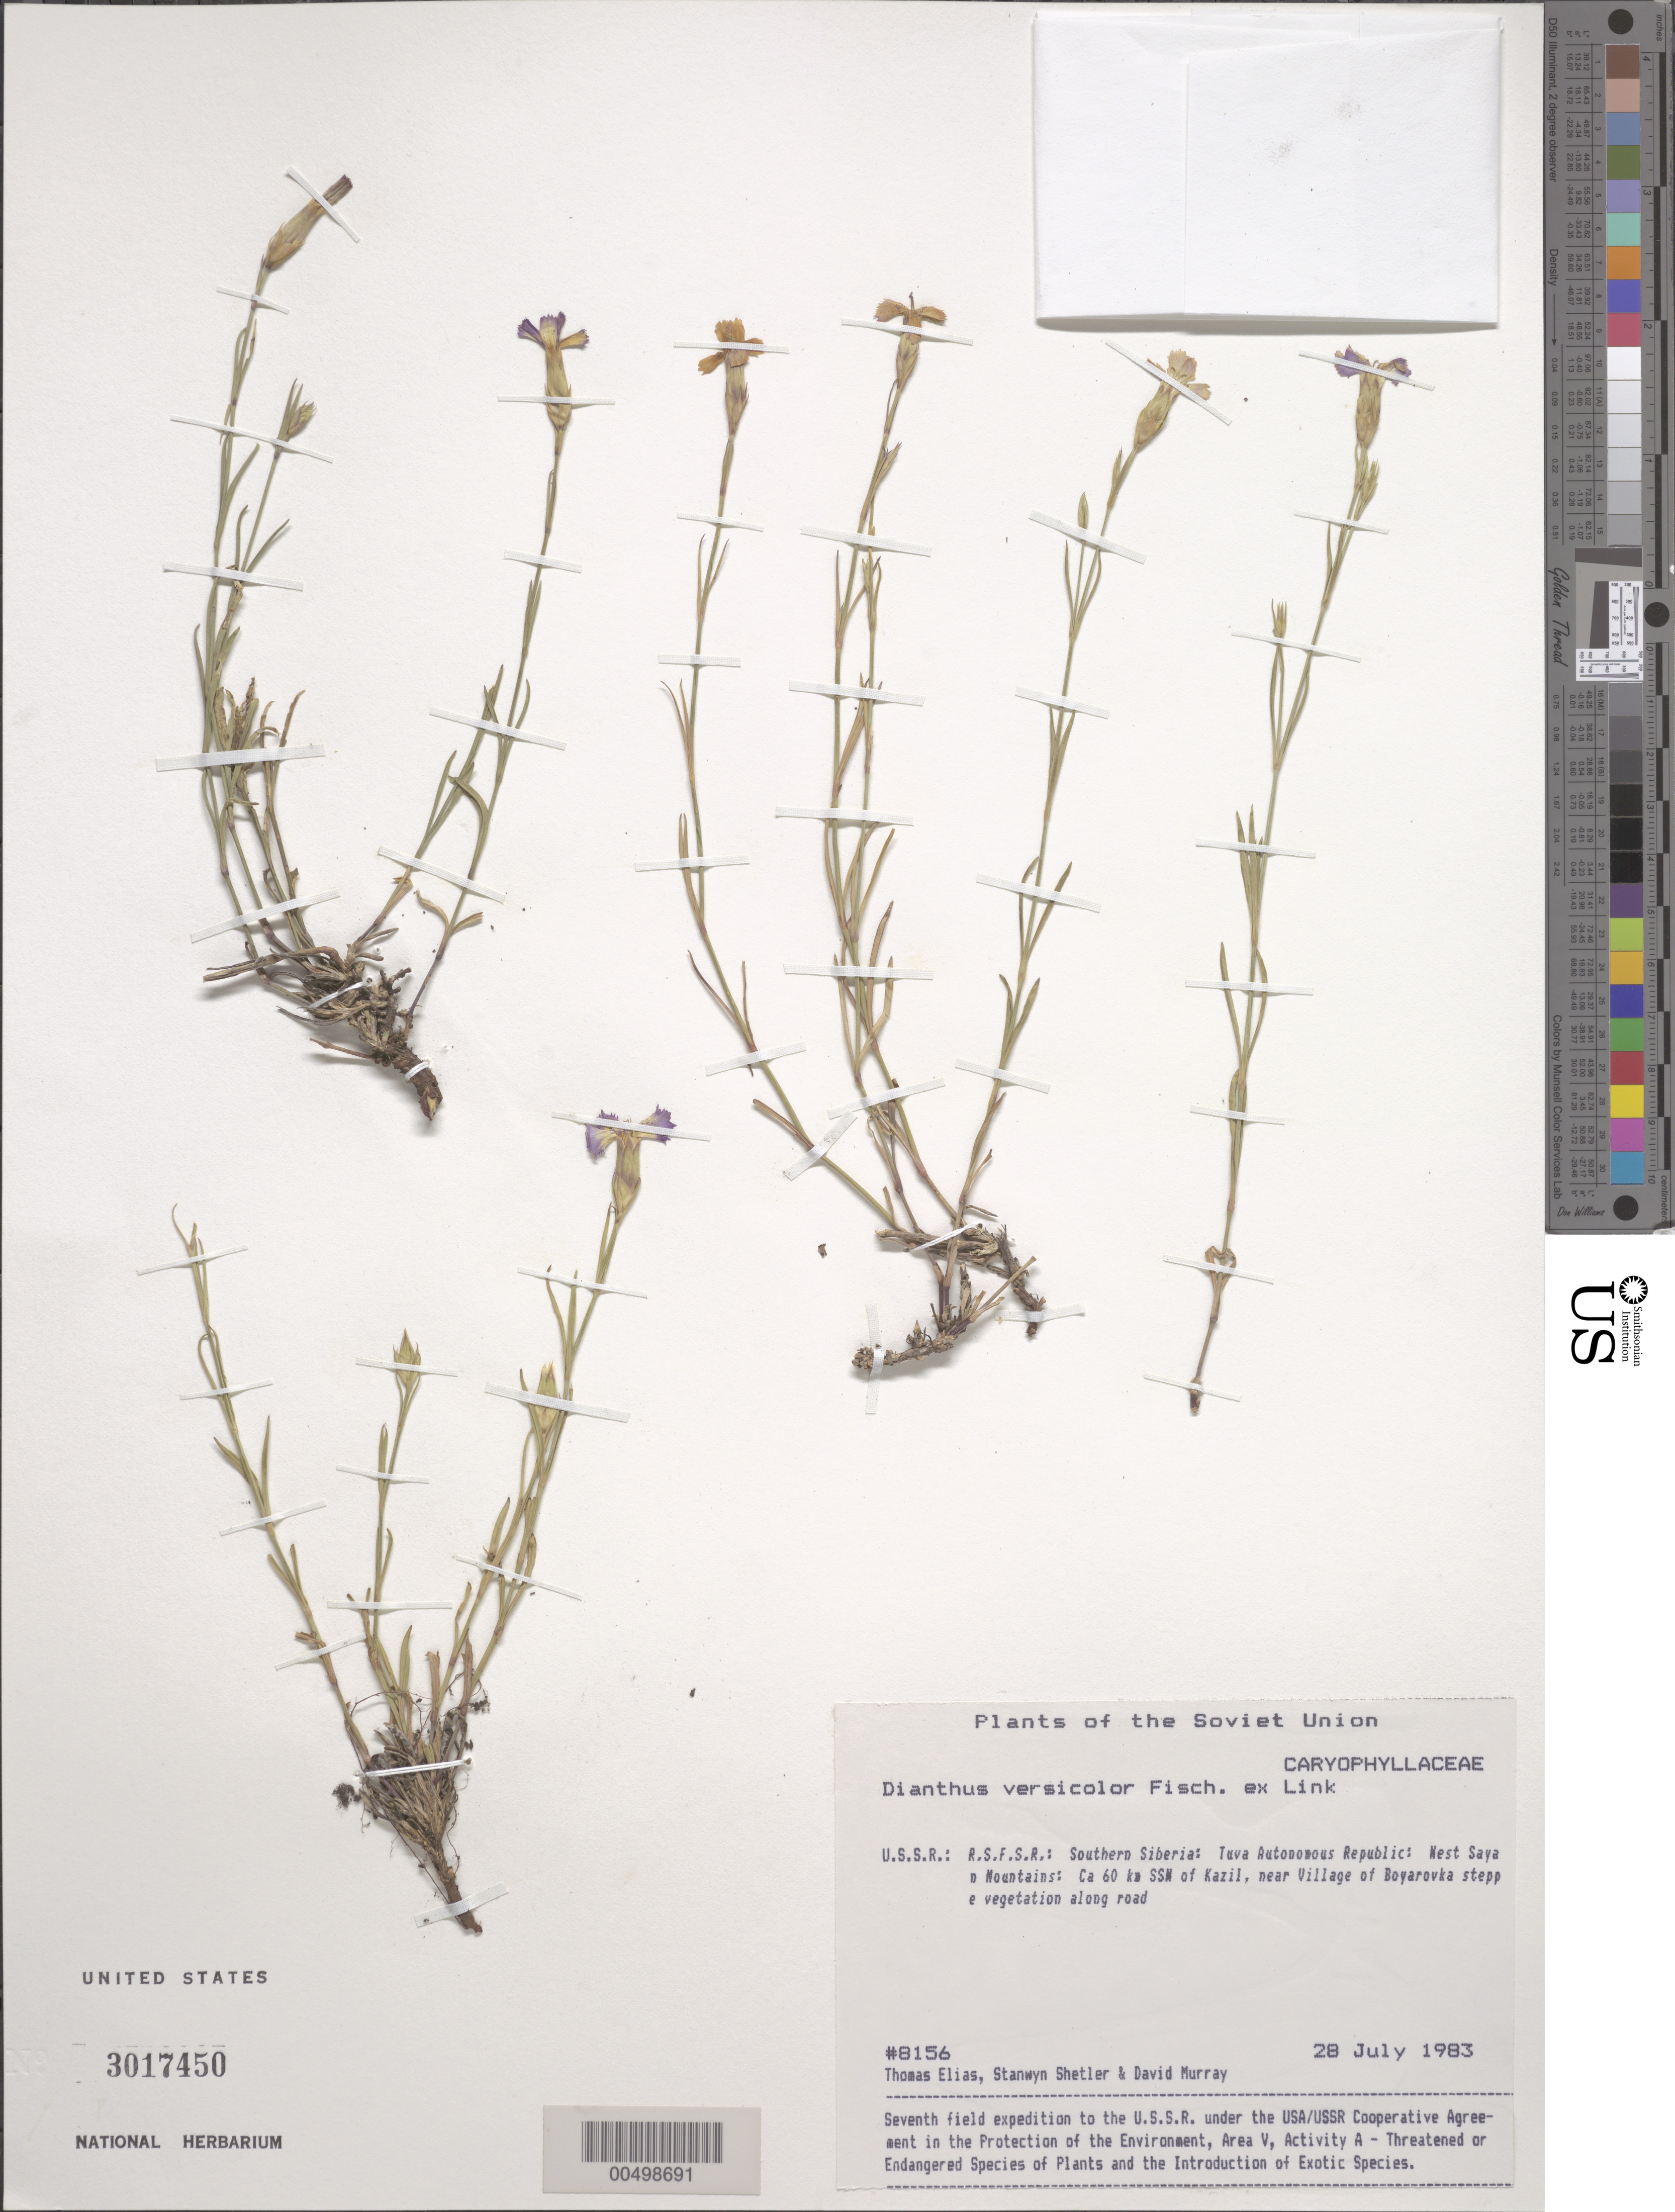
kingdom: Plantae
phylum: Tracheophyta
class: Magnoliopsida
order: Caryophyllales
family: Caryophyllaceae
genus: Dianthus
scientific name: Dianthus versicolor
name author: Fisch. ex Link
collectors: T. Elias, S. Shetler & D. F. Murray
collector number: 8156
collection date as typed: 28 Jul 1983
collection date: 1983-07-28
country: Russian Federation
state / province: Tuva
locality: West Sayan Mountains, ca. 60 km SSW of Kazil [Kyzyl], near Village of Boyarovka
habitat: steppe vegetation along road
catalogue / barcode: US 3017450